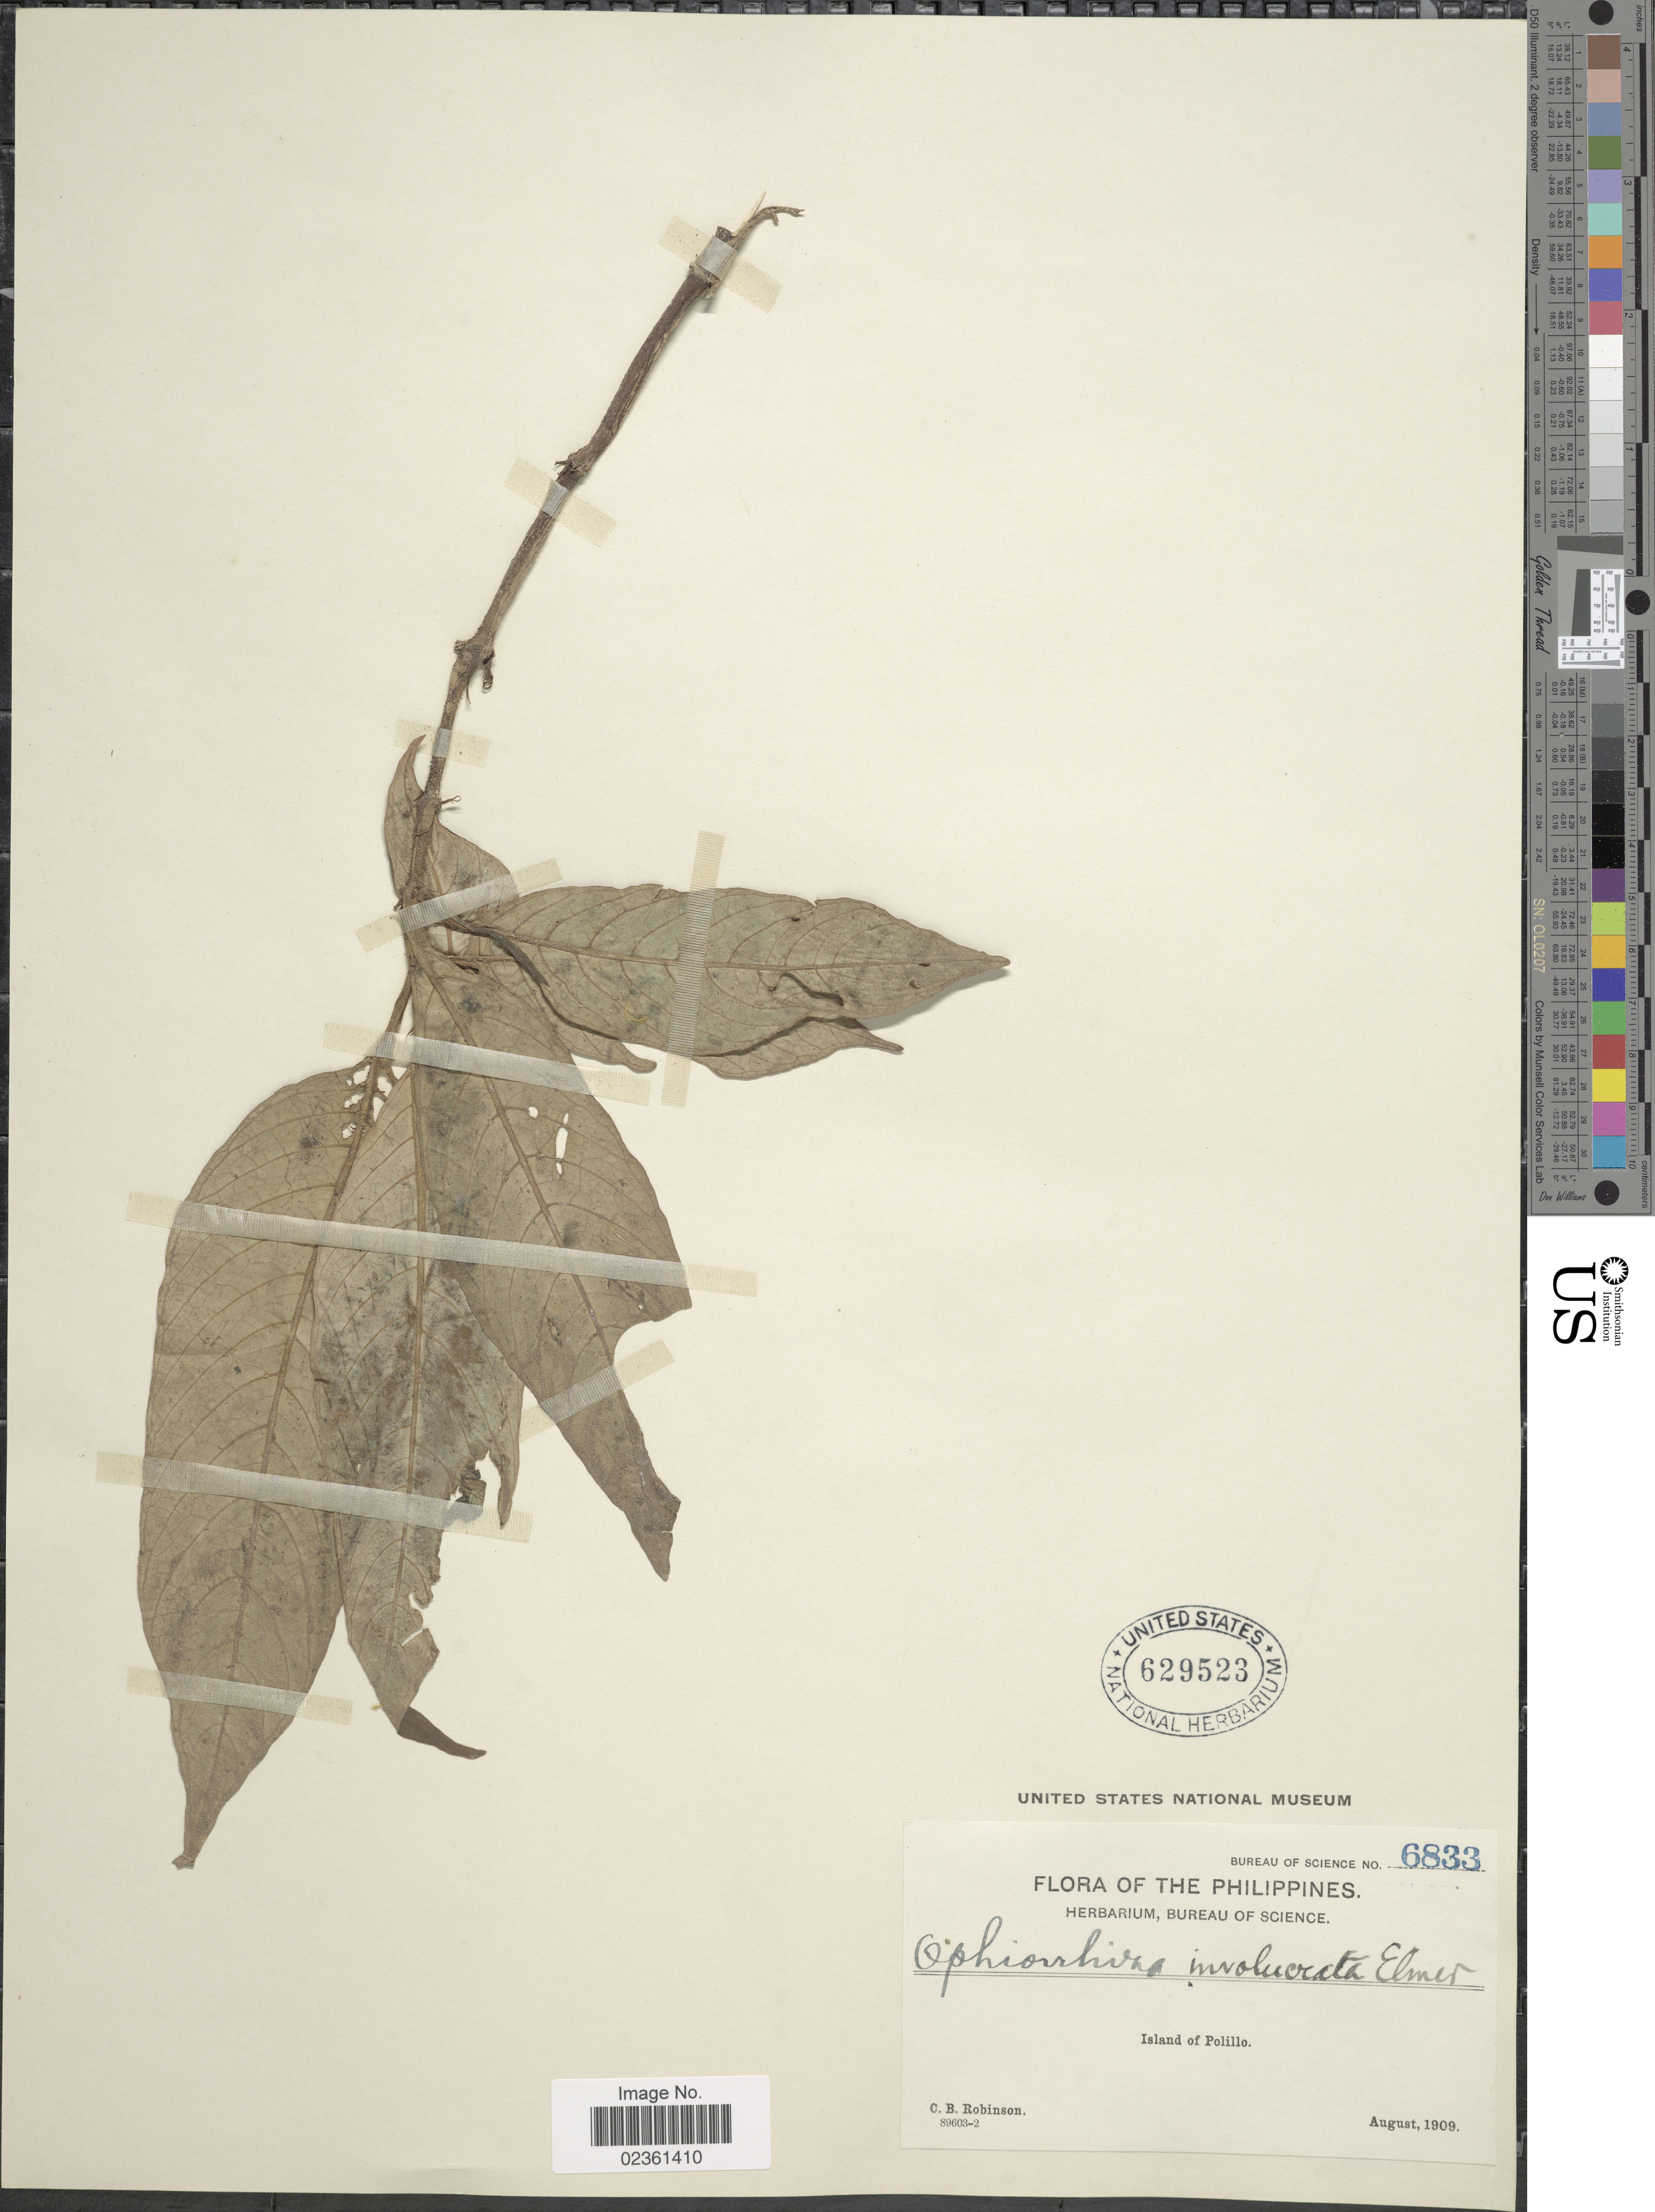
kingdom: Plantae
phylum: Tracheophyta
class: Magnoliopsida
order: Gentianales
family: Rubiaceae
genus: Ophiorrhiza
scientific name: Ophiorrhiza involucrata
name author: Elmer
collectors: C. Robinson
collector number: Bureau of Science 6833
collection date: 1909-08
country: Philippines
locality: Island of Polillo.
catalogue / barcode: US 629523